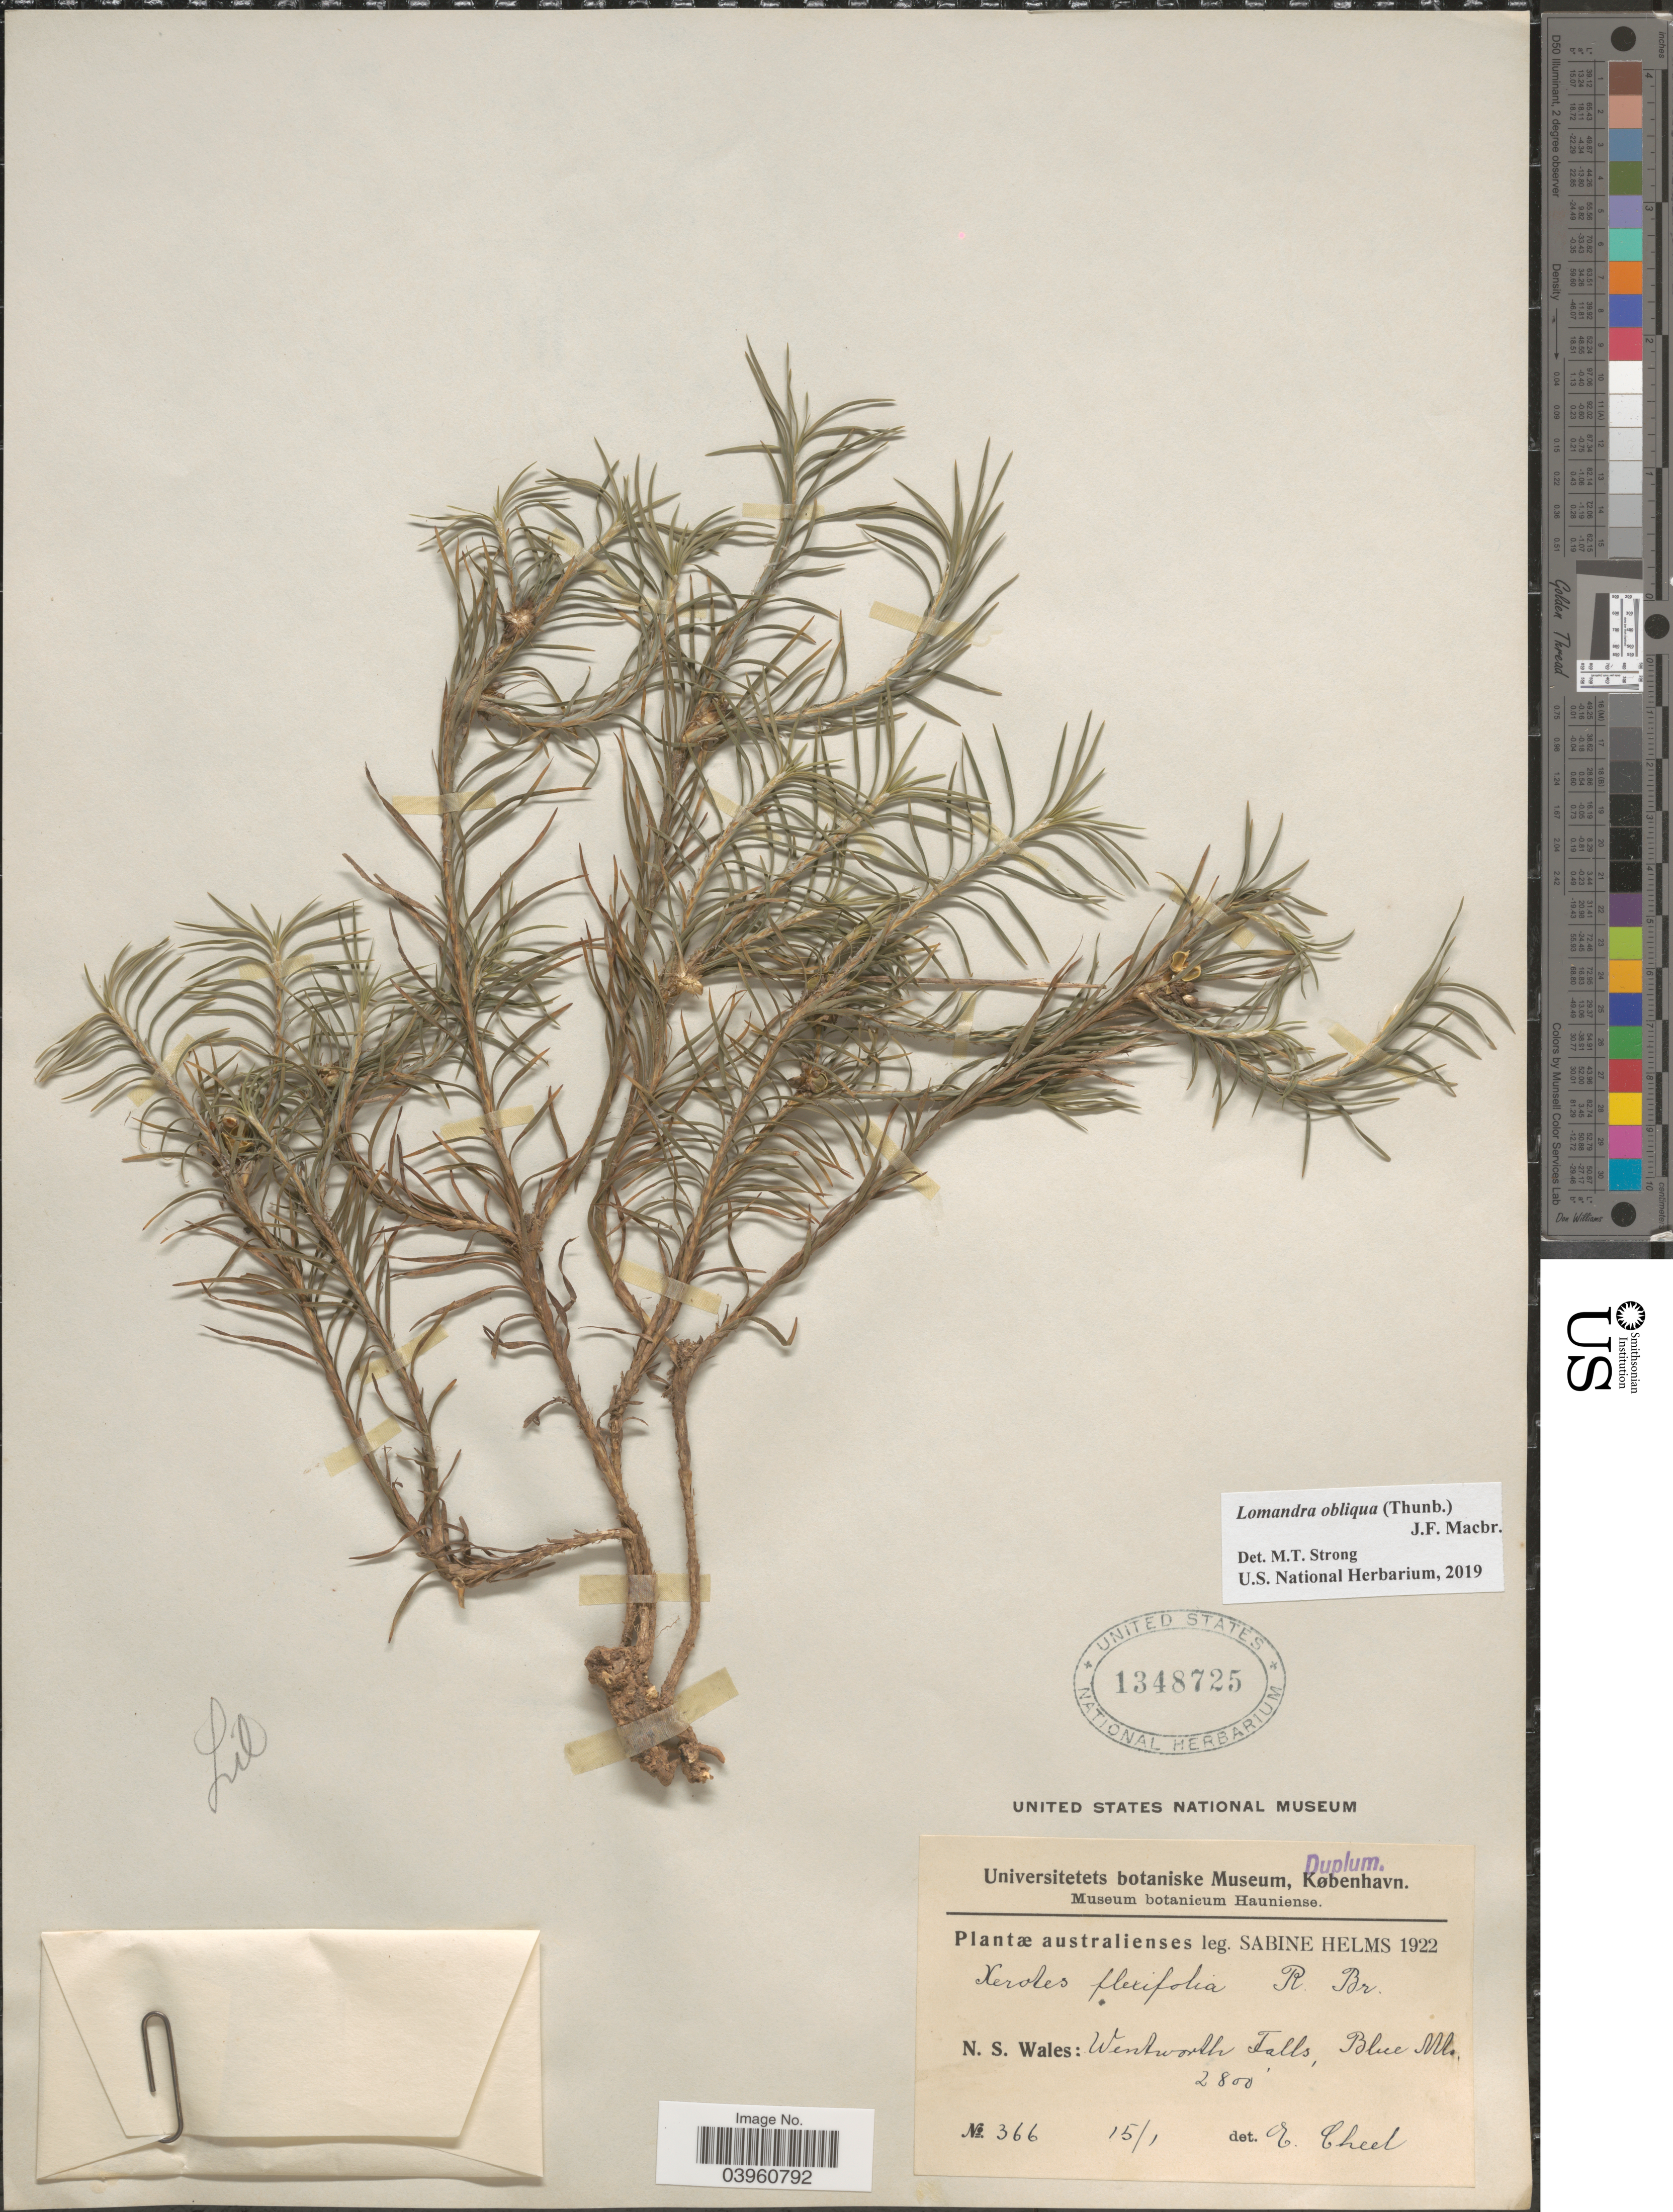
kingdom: Plantae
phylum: Tracheophyta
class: Liliopsida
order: Asparagales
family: Asparagaceae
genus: Lomandra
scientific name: Lomandra obliqua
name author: (Thunb.) J.F. Macbr.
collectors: S. Helms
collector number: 366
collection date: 1922-01-15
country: Australia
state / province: New South Wales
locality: Australienses. N. S. Wales: Wentworth Falls, Blue Mts.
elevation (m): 853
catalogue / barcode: US 1348725